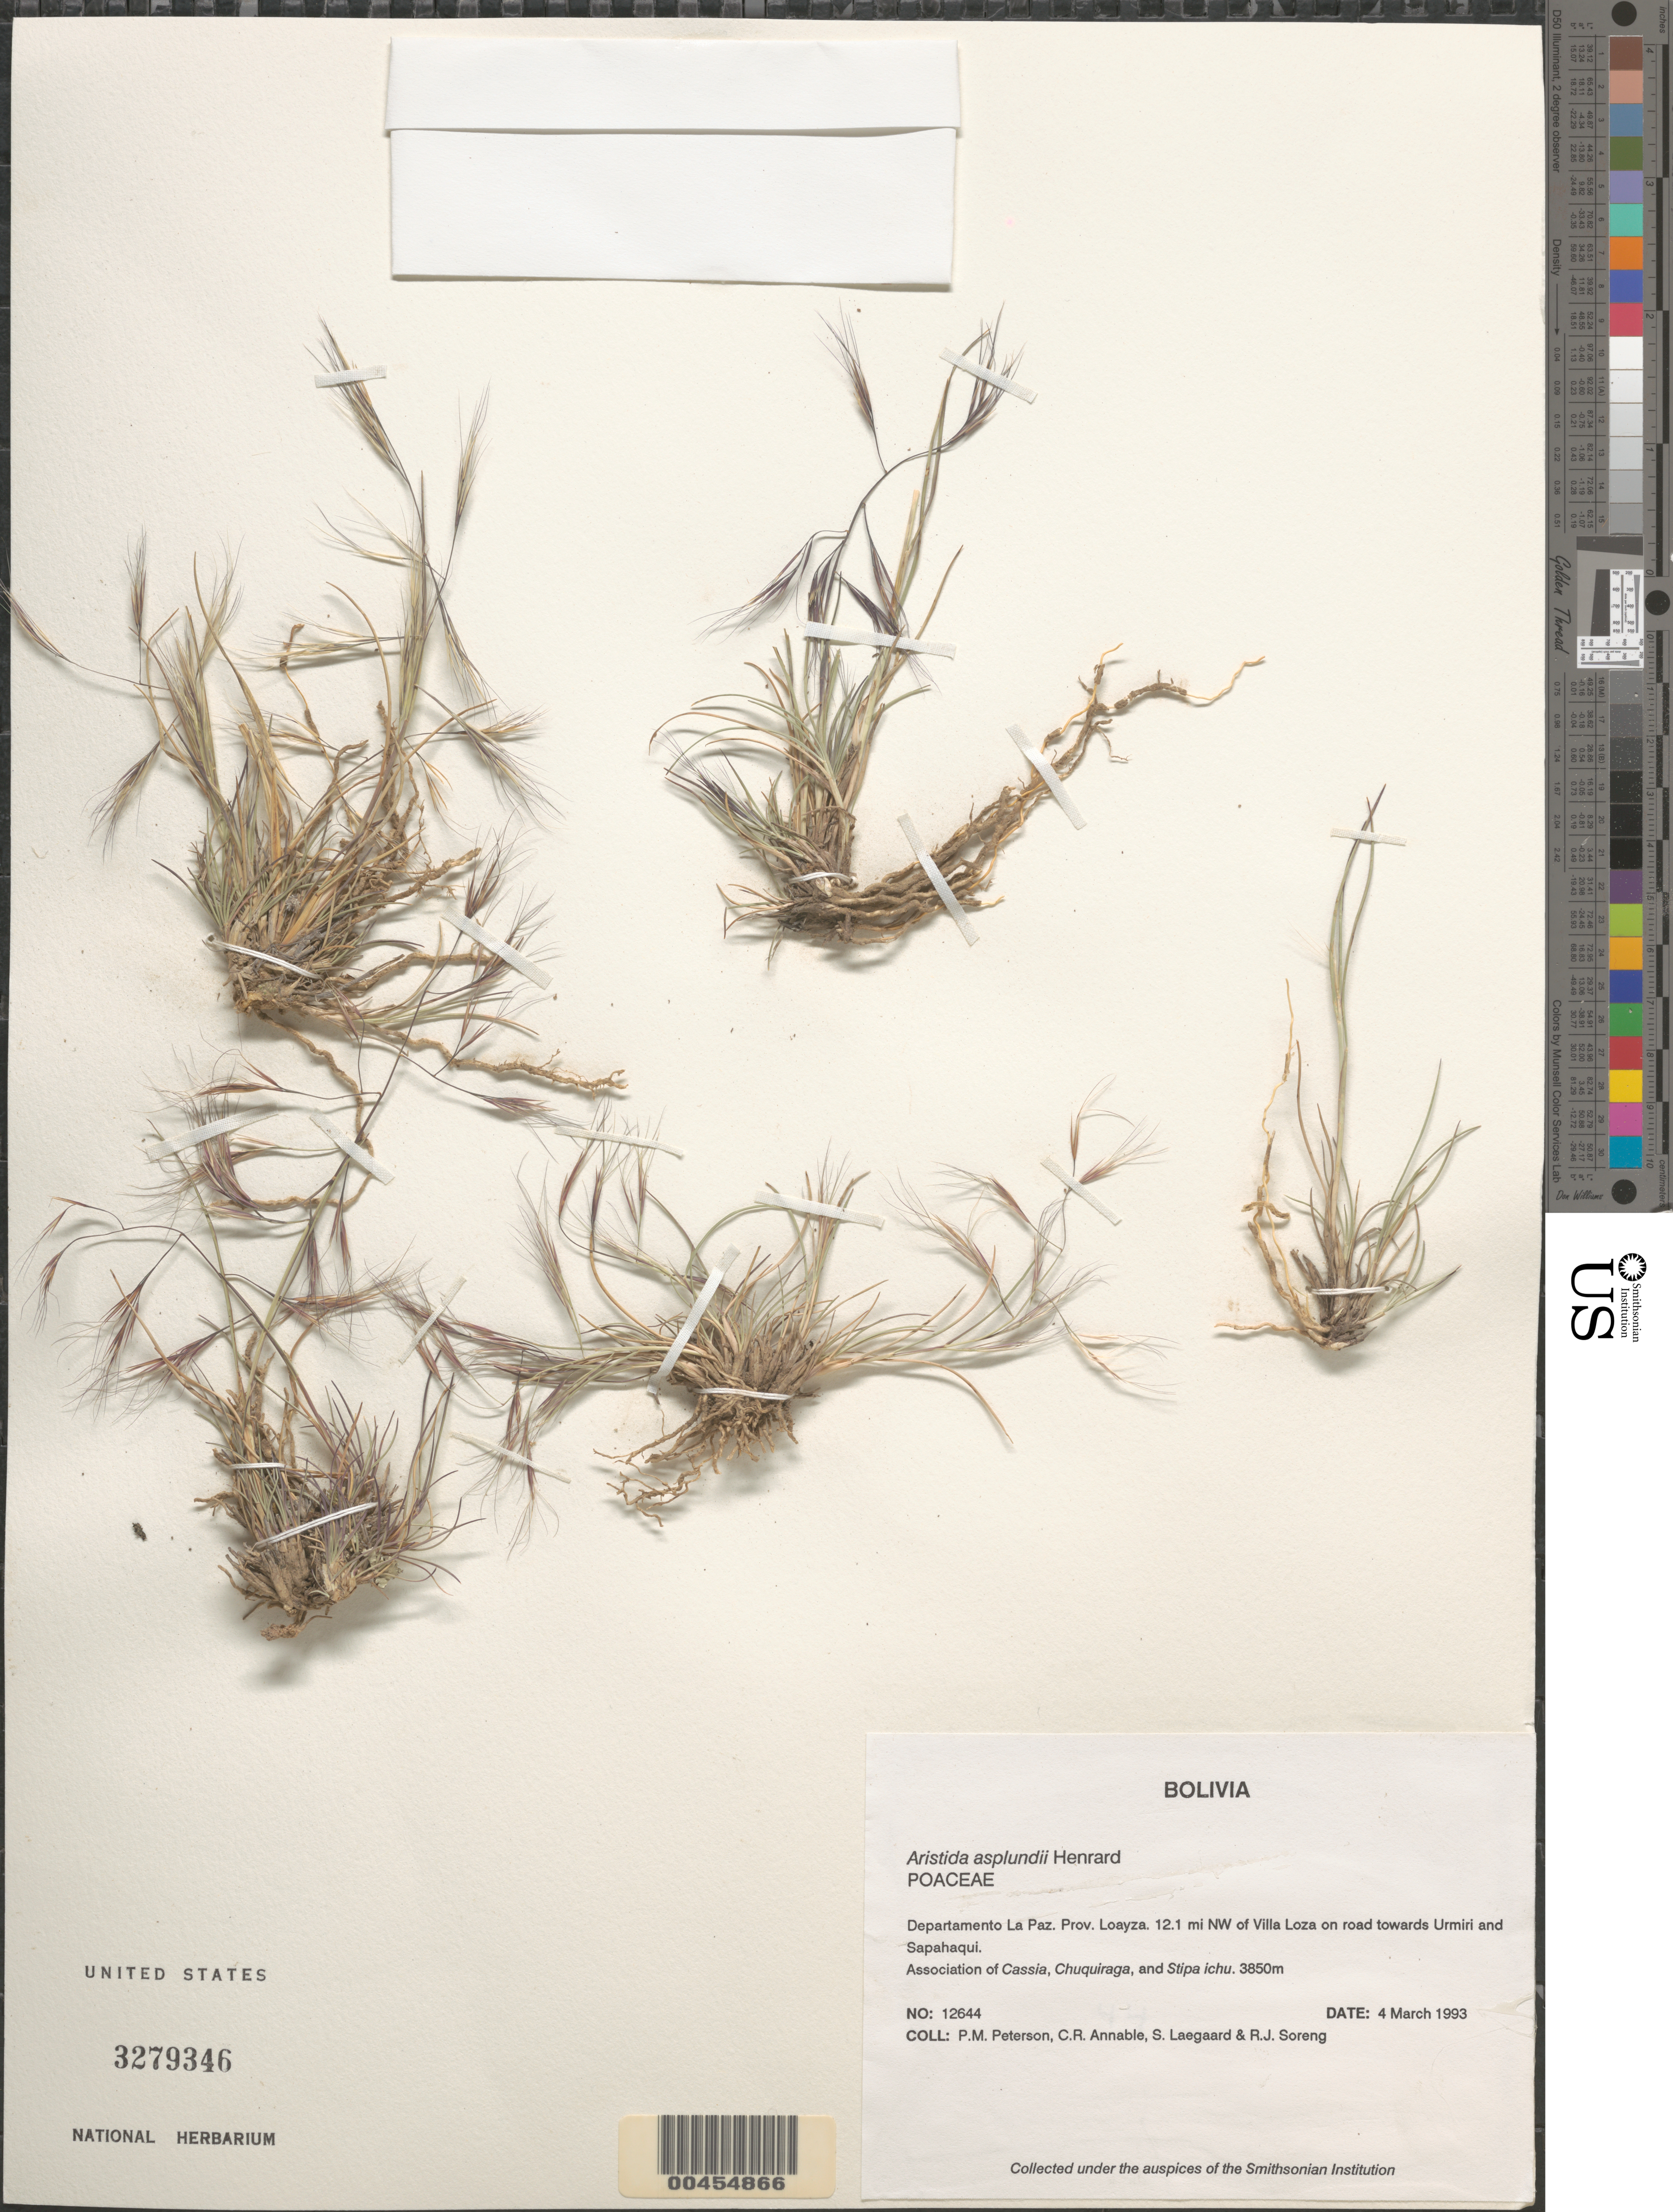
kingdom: Plantae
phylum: Tracheophyta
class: Liliopsida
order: Poales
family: Poaceae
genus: Aristida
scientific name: Aristida asplundii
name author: Henr.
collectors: P. M. Peterson, C. R. Annable, S. Lægaard & R. J. Soreng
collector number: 12644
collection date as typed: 04 Mar 1993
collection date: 1993-03-04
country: Bolivia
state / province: La Paz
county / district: Loayza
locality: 12.1 mi NW of Villa Loza on road towards Urmiri and Sapahaqui.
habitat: Association of Cassia, Chuquiraga, and Stipa ichu.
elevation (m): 3850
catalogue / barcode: US 3279346